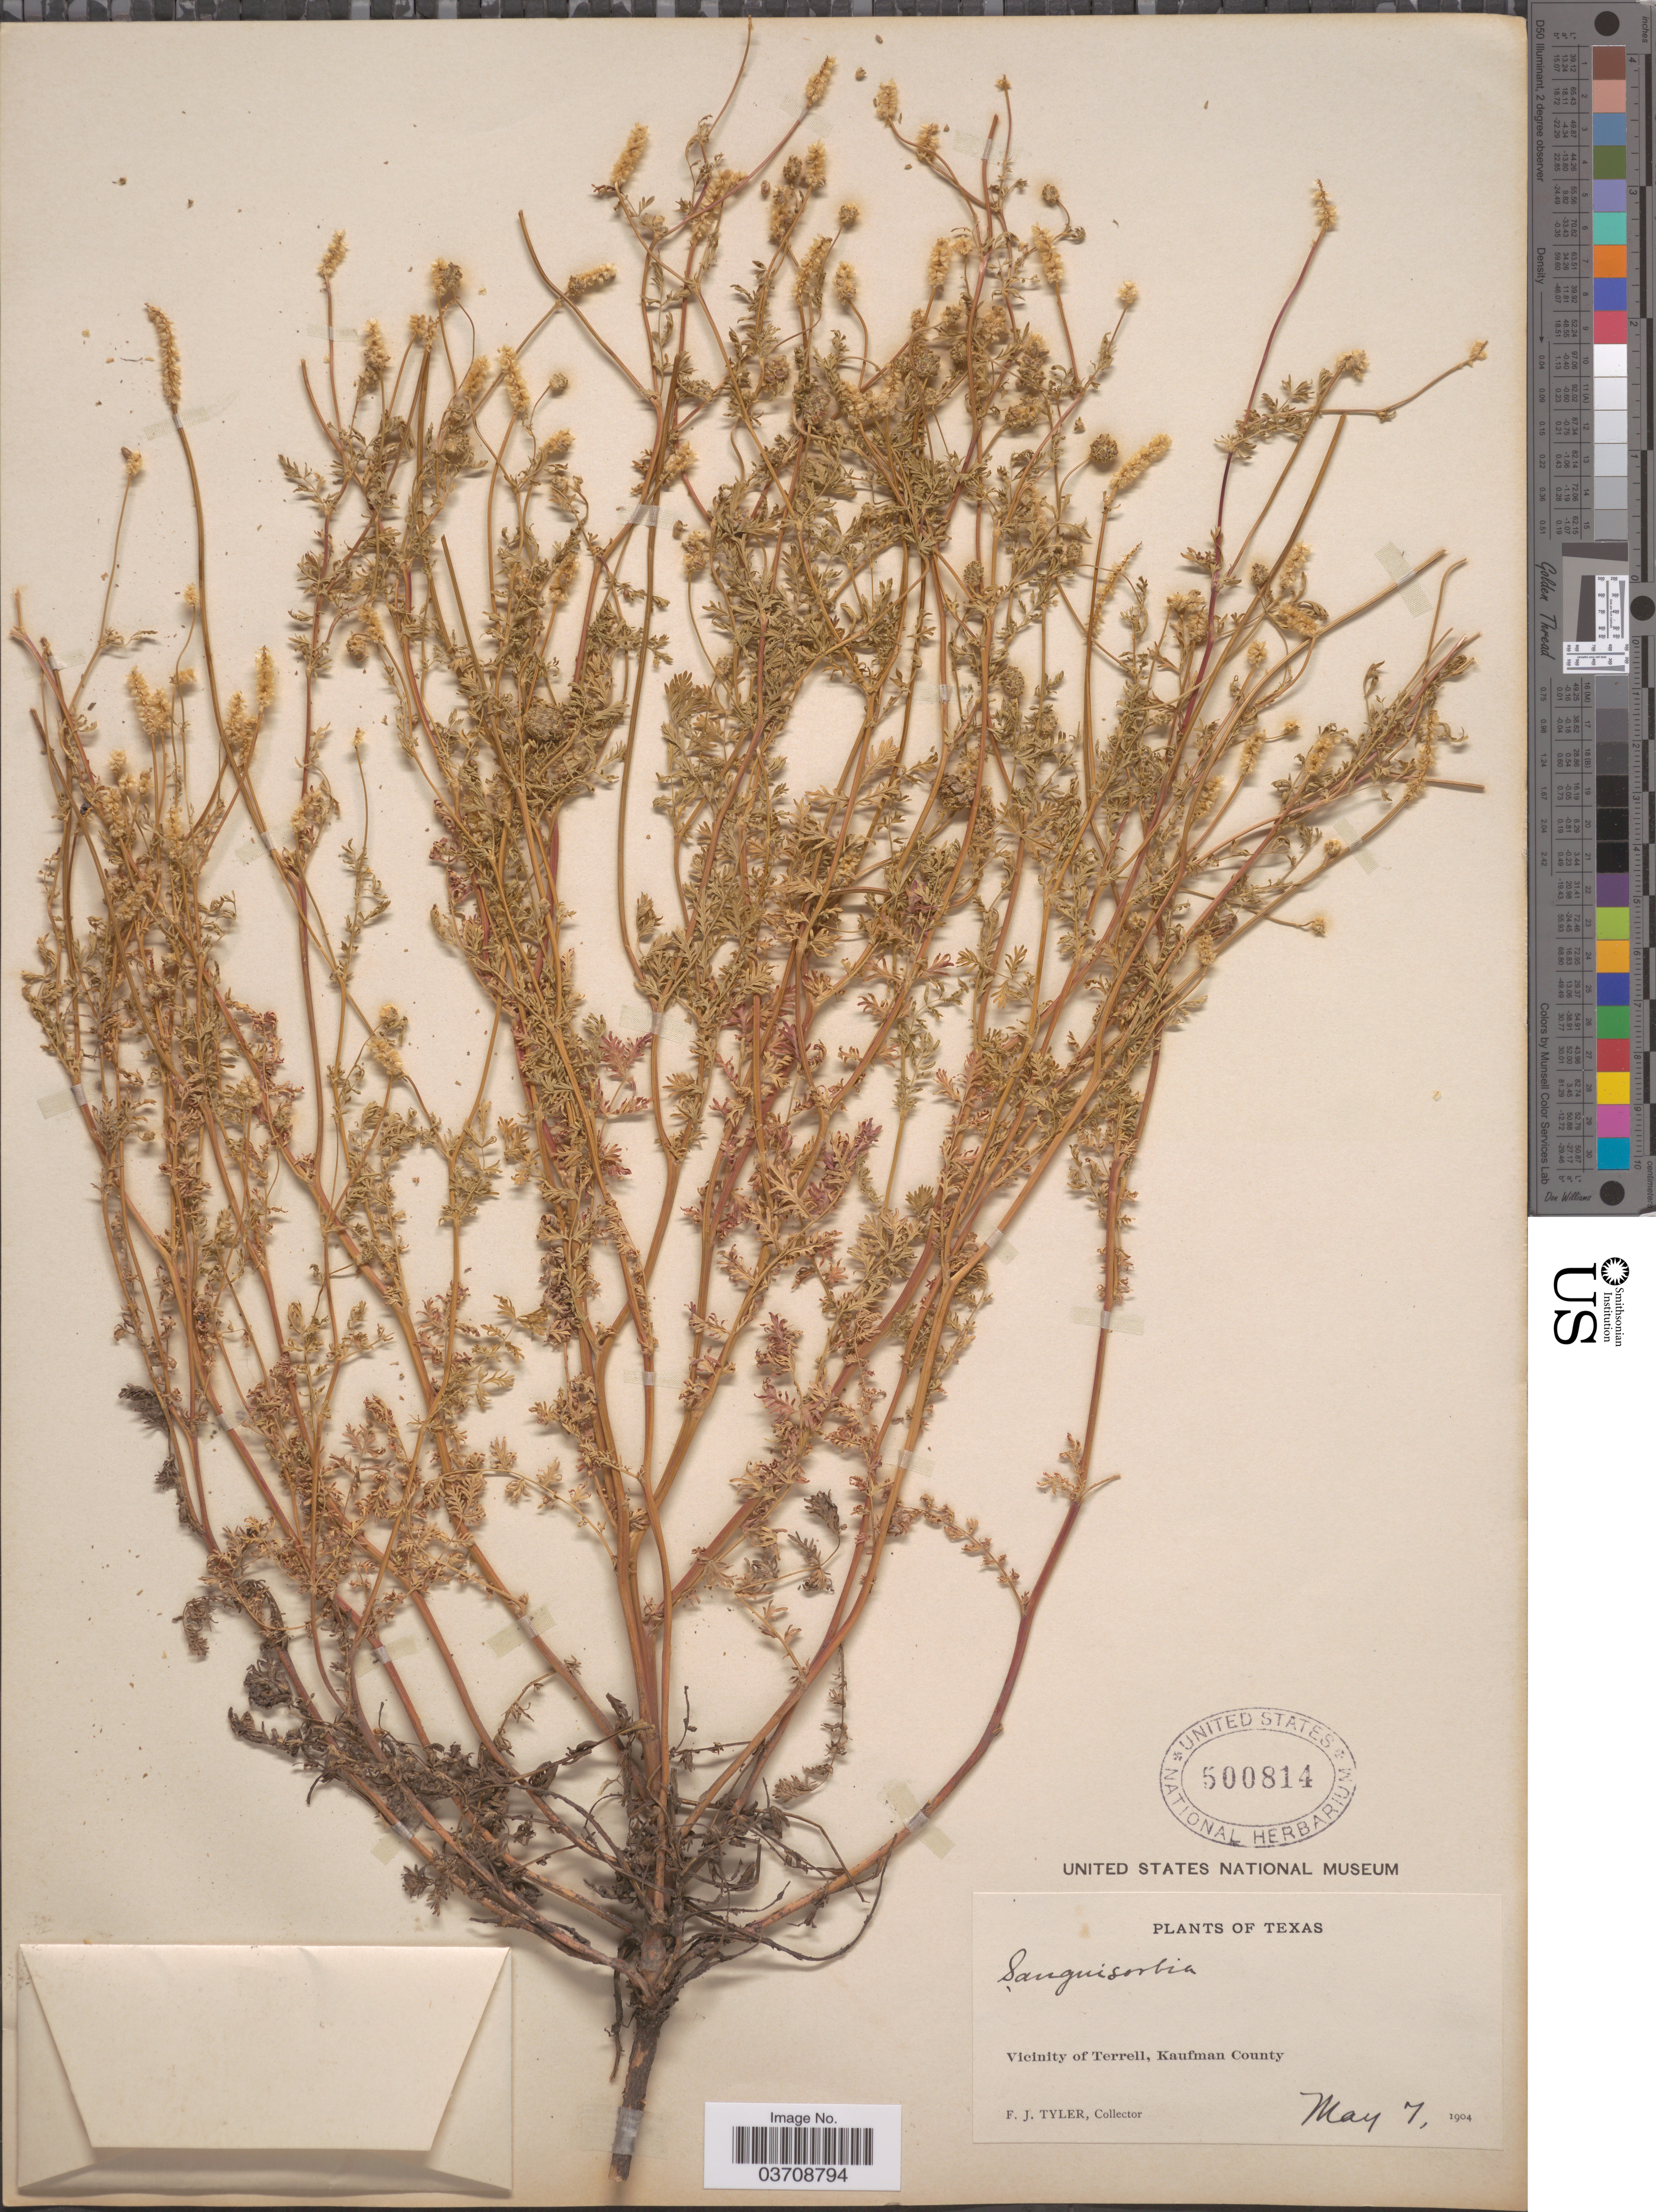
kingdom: Plantae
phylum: Tracheophyta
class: Magnoliopsida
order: Rosales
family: Rosaceae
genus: Sanguisorba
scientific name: Sanguisorba annua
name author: (Nutt. ex Hook.) Torr. & A. Gray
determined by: Strong, Mark T., (BOT), Smithsonian Institution - National Museum of Natural History (UNITED STATES)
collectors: F. Tyler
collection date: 1904-05-07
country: United States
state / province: Texas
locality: Vicinity of Terrell, Kaufman County.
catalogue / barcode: US 500814